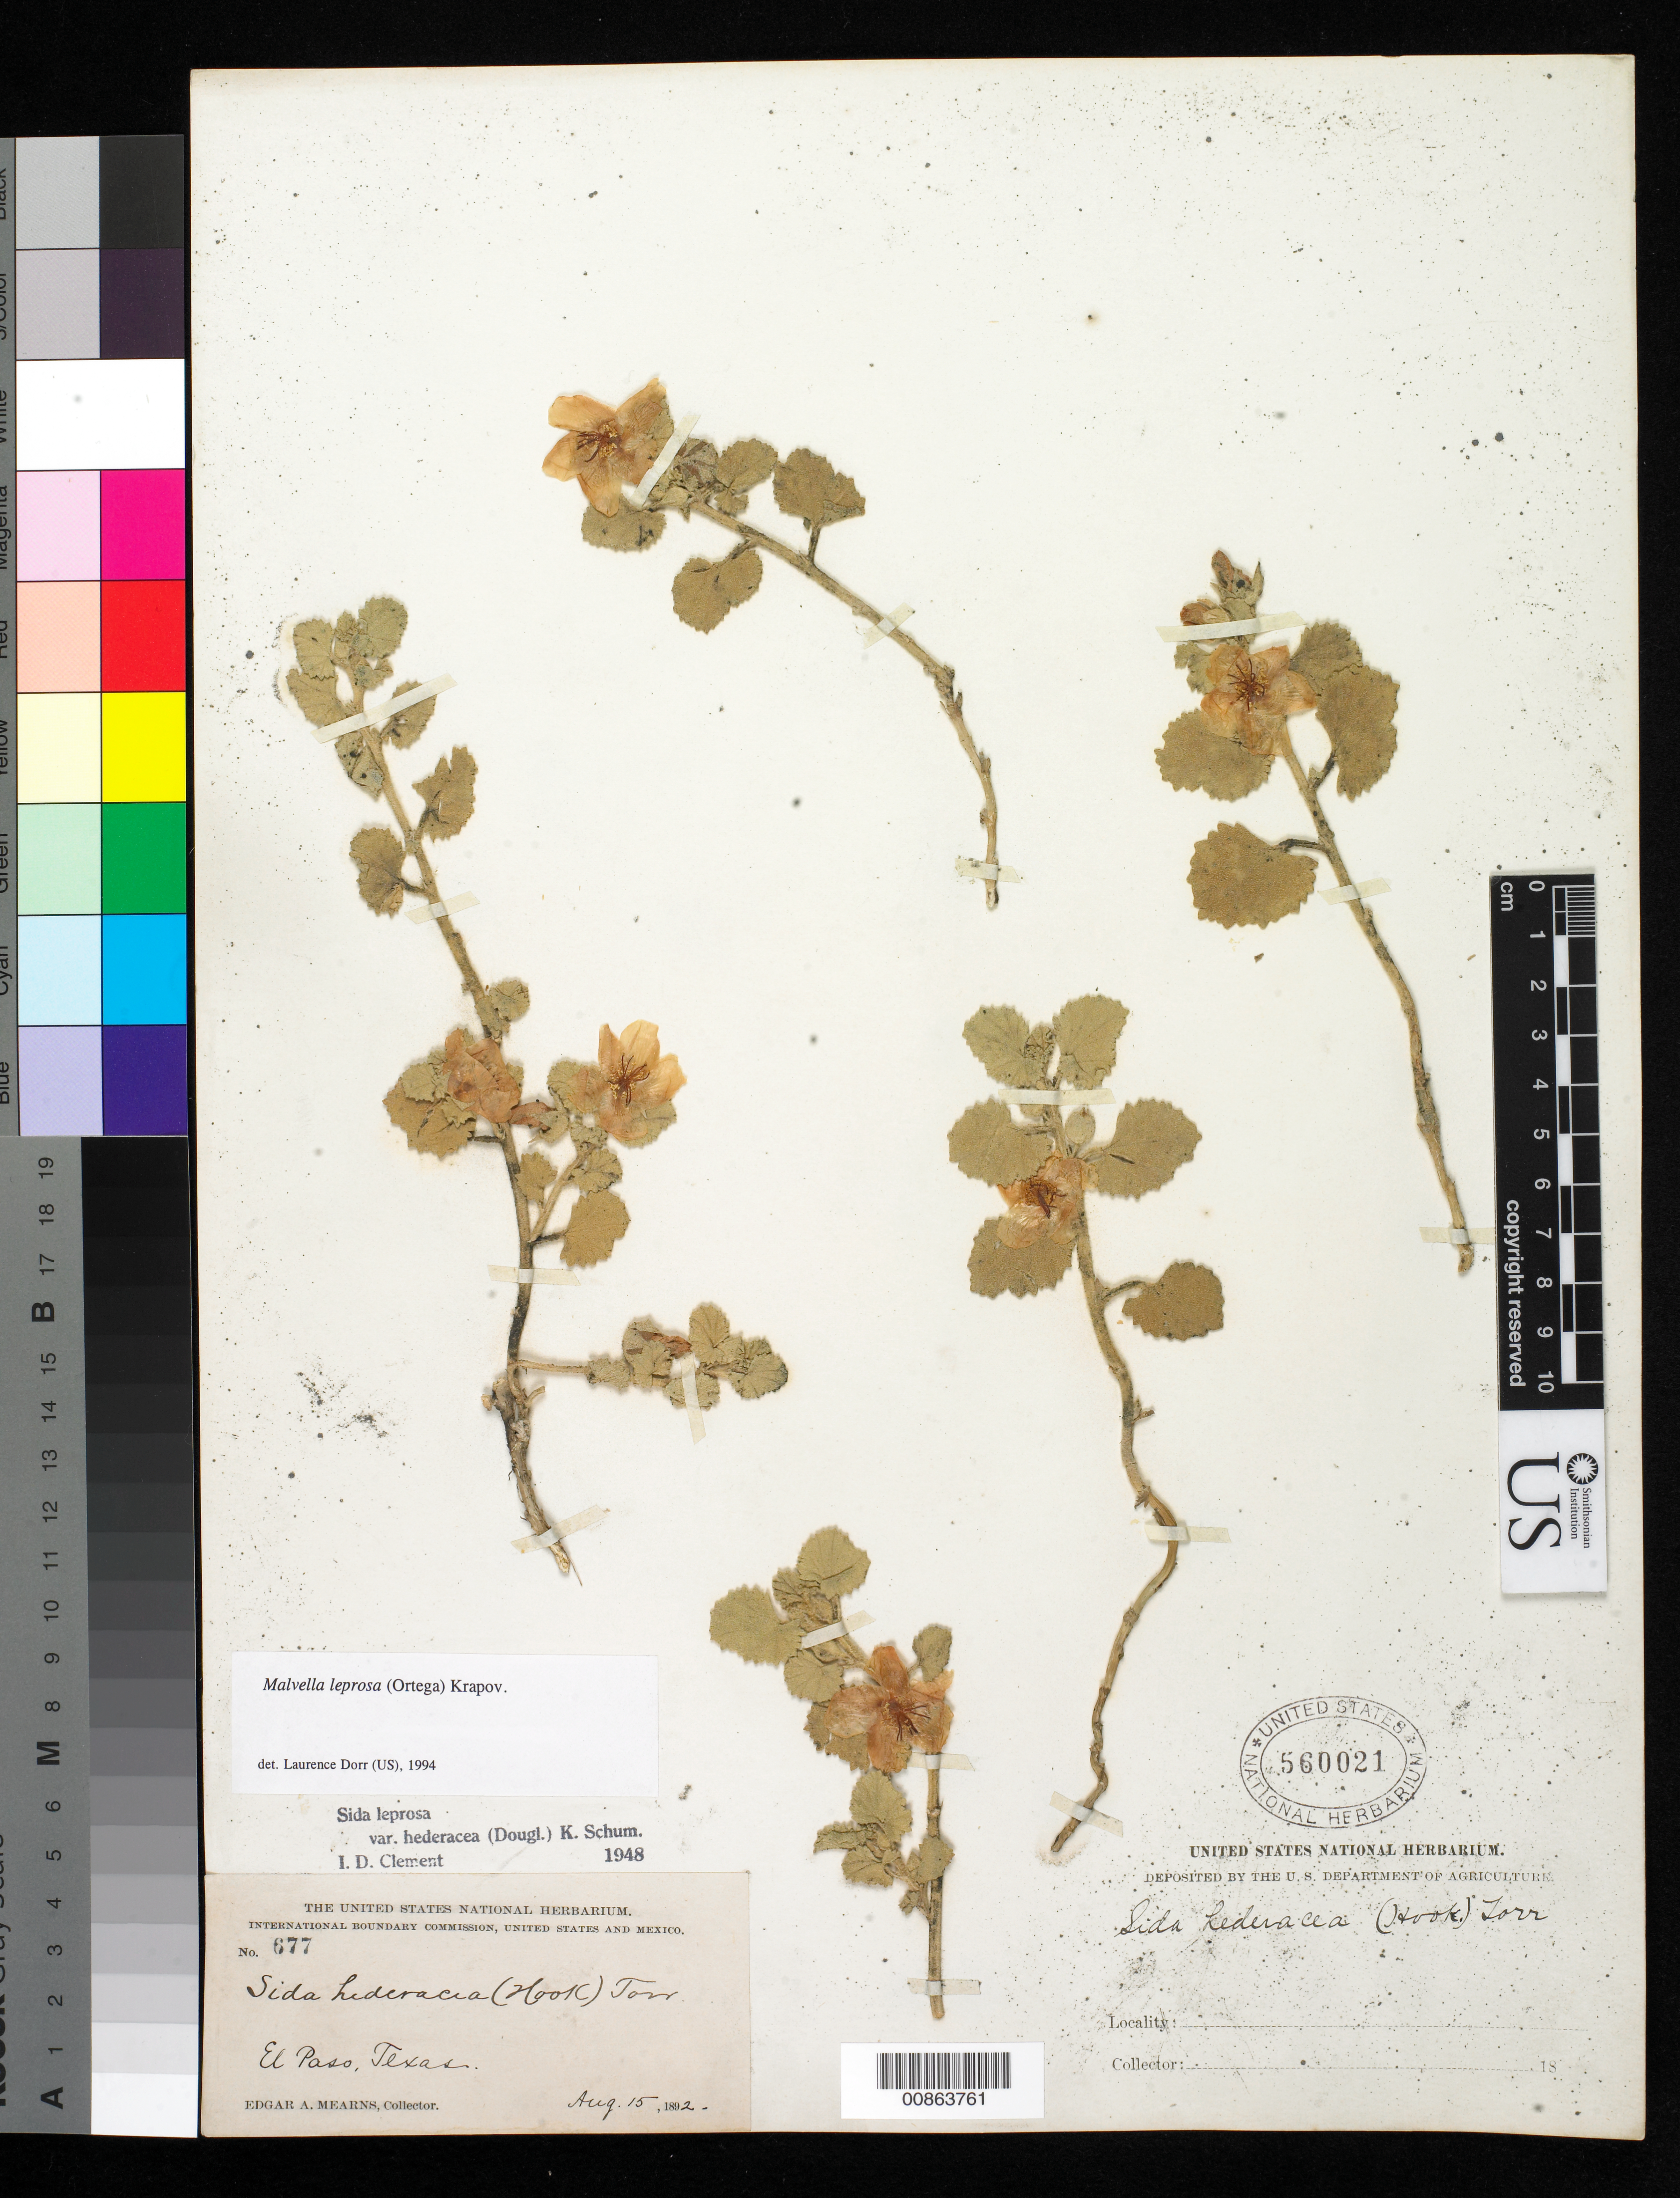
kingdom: Plantae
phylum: Tracheophyta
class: Magnoliopsida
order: Malvales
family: Malvaceae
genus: Malvella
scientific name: Malvella leprosa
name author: (Ortega) Krapov.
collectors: E. A. Mearns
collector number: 677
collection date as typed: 15 Aug 1892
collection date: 1892-08-15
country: United States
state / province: Texas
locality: El Paso, Texas.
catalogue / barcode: US 560021